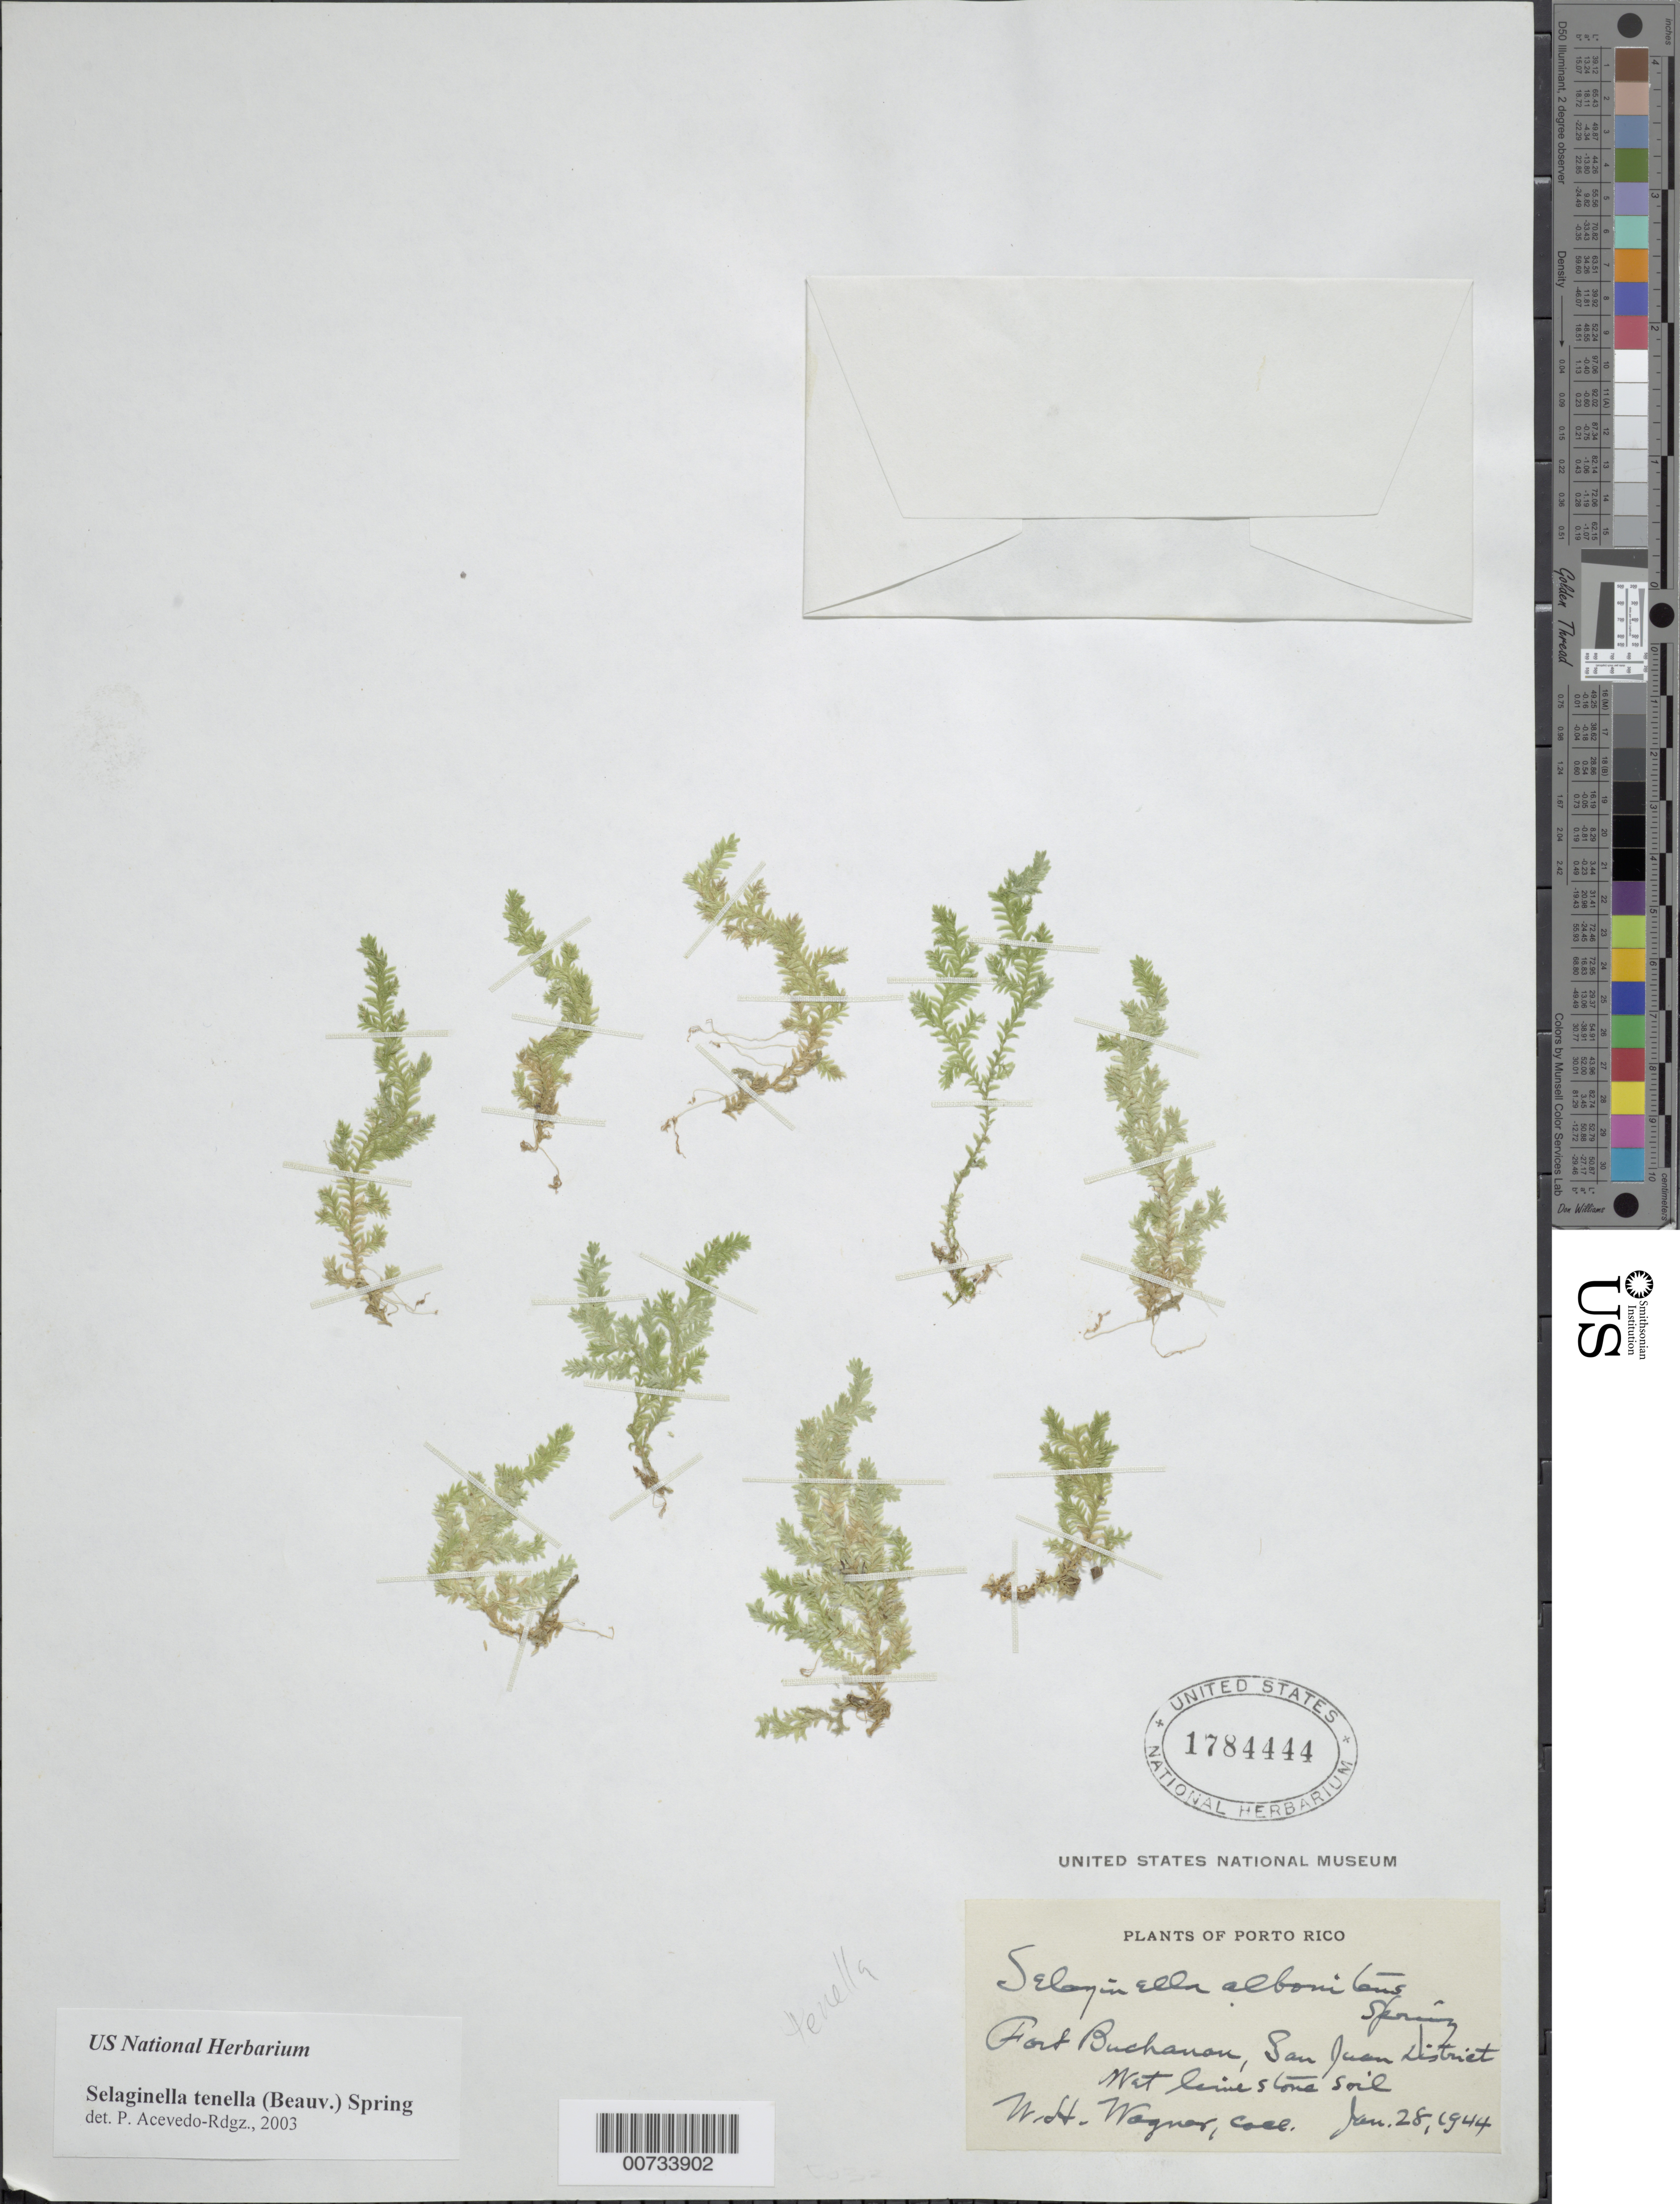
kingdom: Plantae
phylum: Tracheophyta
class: Lycopodiopsida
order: Selaginellales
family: Selaginellaceae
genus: Selaginella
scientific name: Selaginella tenella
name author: (P. Beauv.) Spring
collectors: W. H. Wagner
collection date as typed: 28 Jan 1944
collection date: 1944-01-28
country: Puerto Rico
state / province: San Juan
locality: Fort Buchanan, San Juan Dist.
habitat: Wet limestone soil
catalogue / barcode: US 1784444